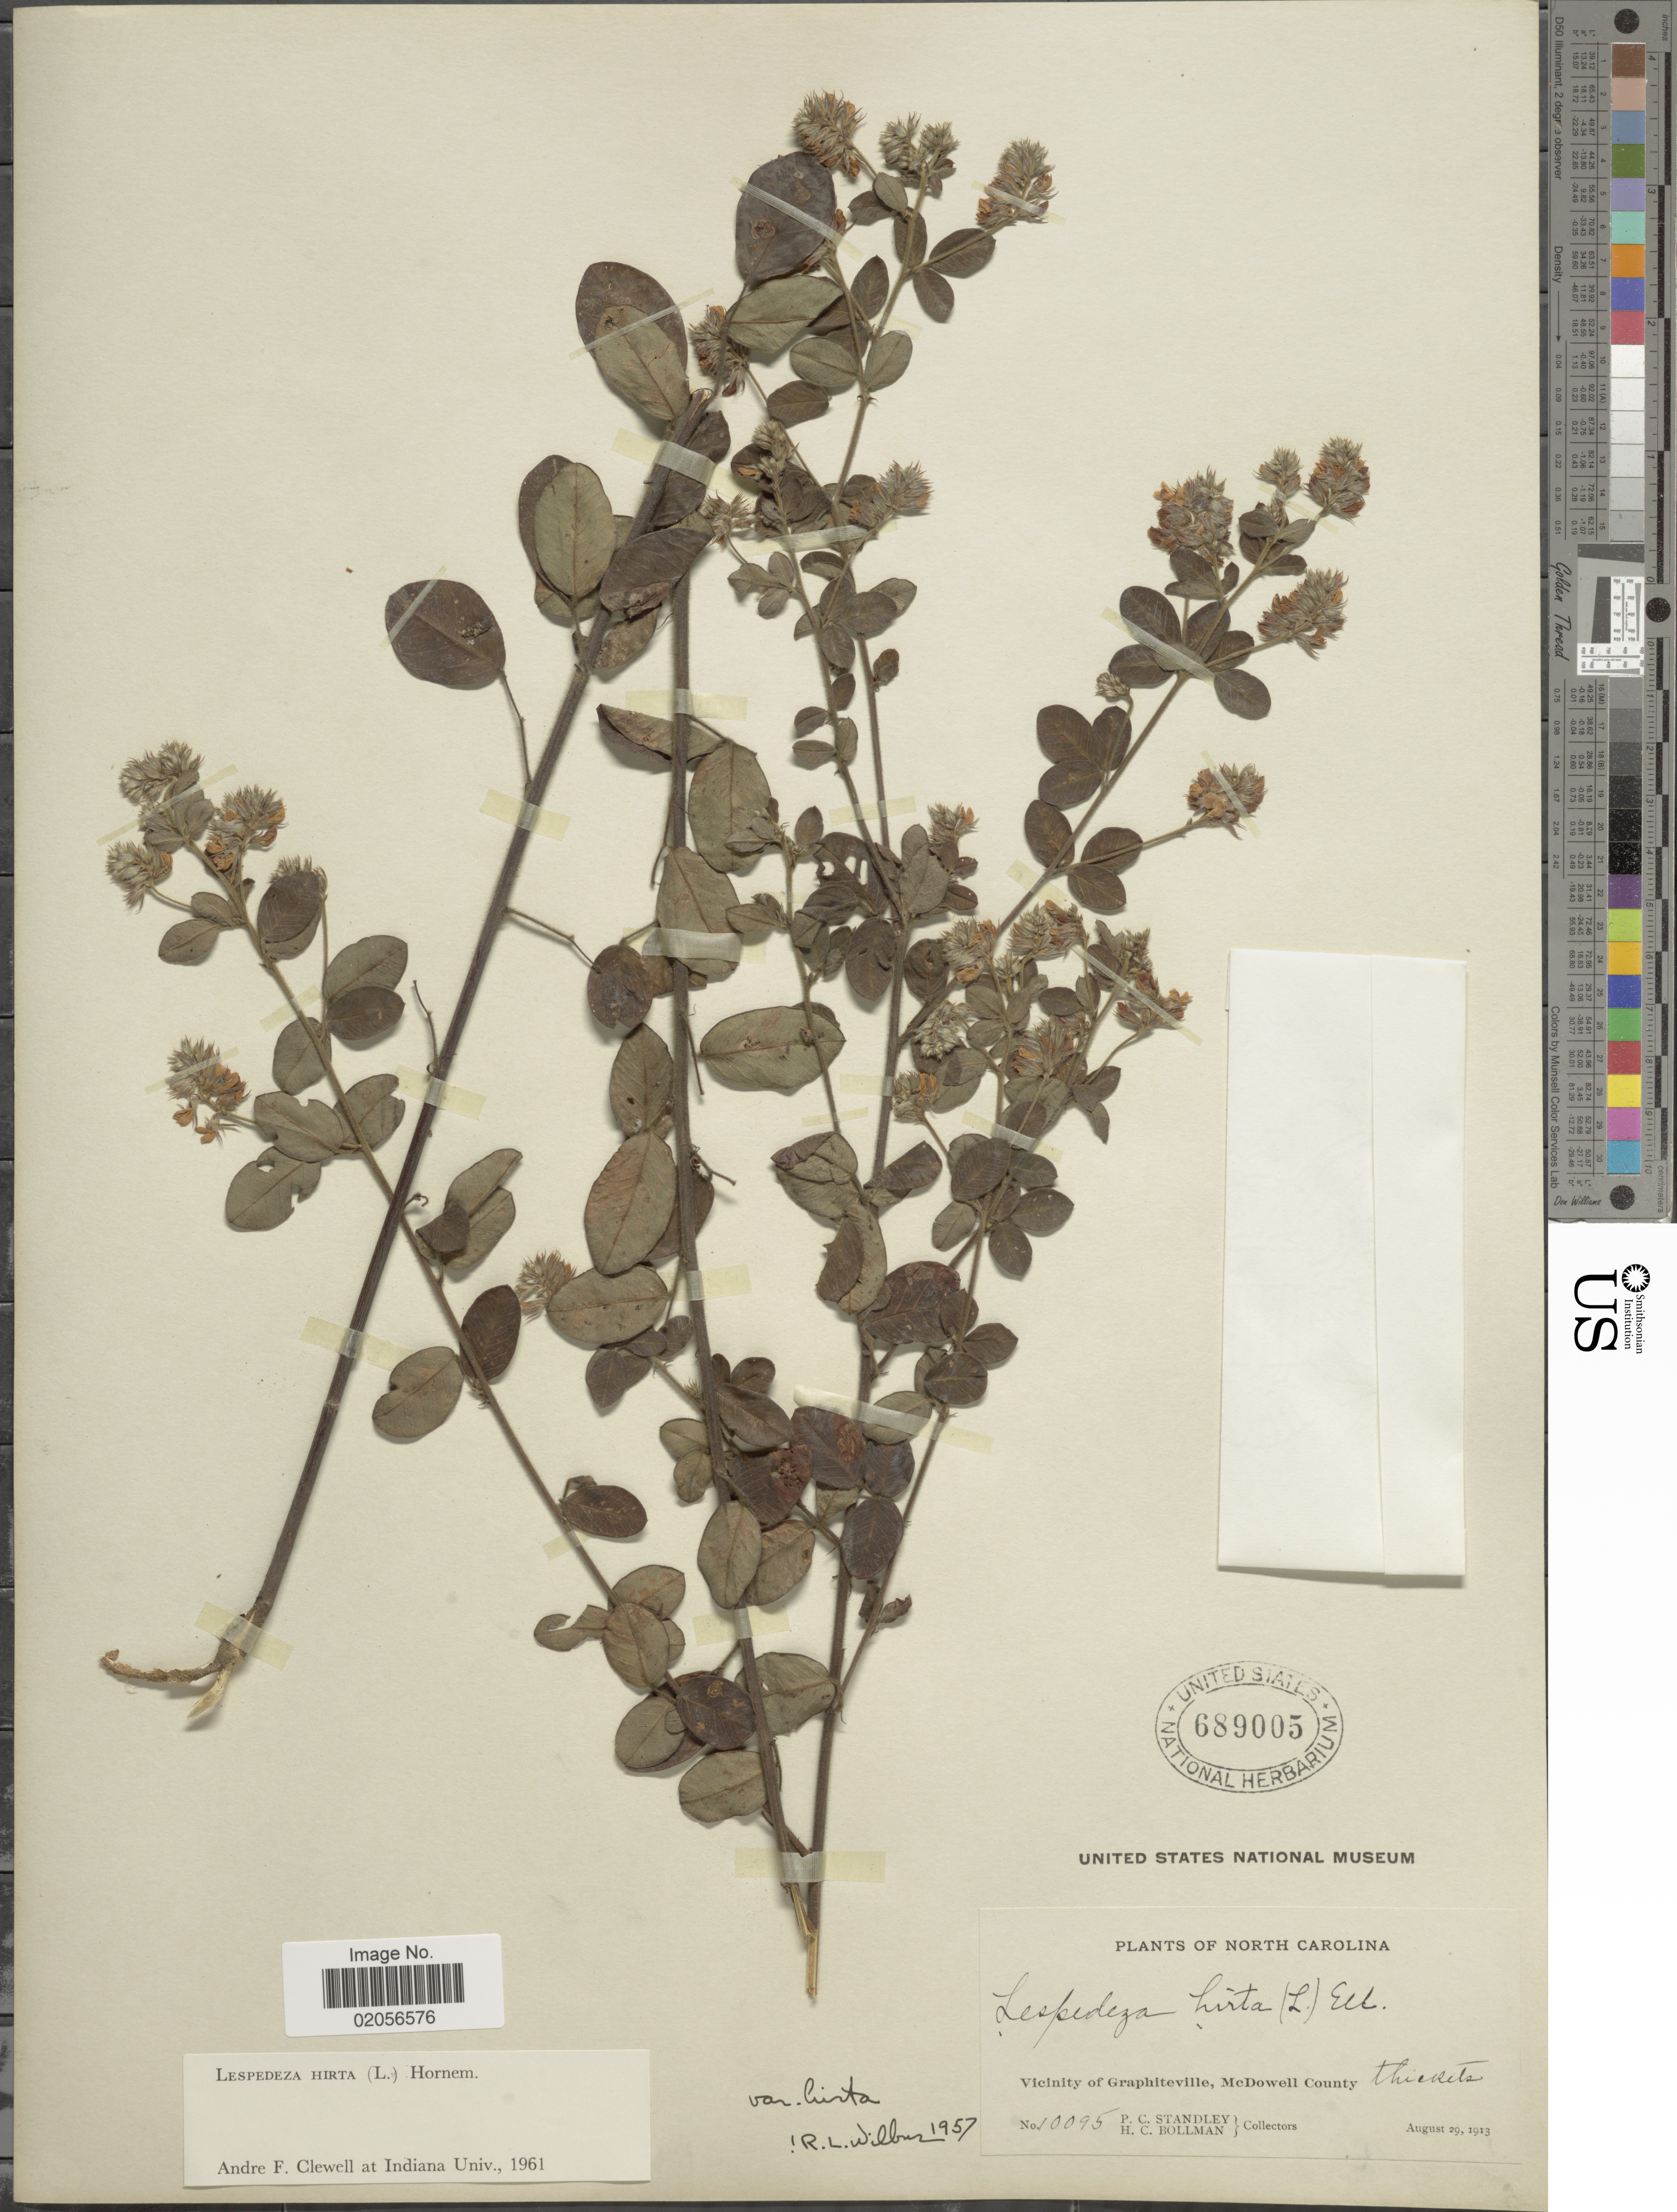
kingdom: Plantae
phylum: Tracheophyta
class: Magnoliopsida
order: Fabales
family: Fabaceae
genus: Lespedeza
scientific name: Lespedeza hirta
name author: (L.) Hornem.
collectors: P. C. Standley & H. C. Bollman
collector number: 10095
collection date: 1913-08-29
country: United States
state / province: North Carolina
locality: Vicinity of Graphiteville, McDowell County, thickets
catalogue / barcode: US 689005